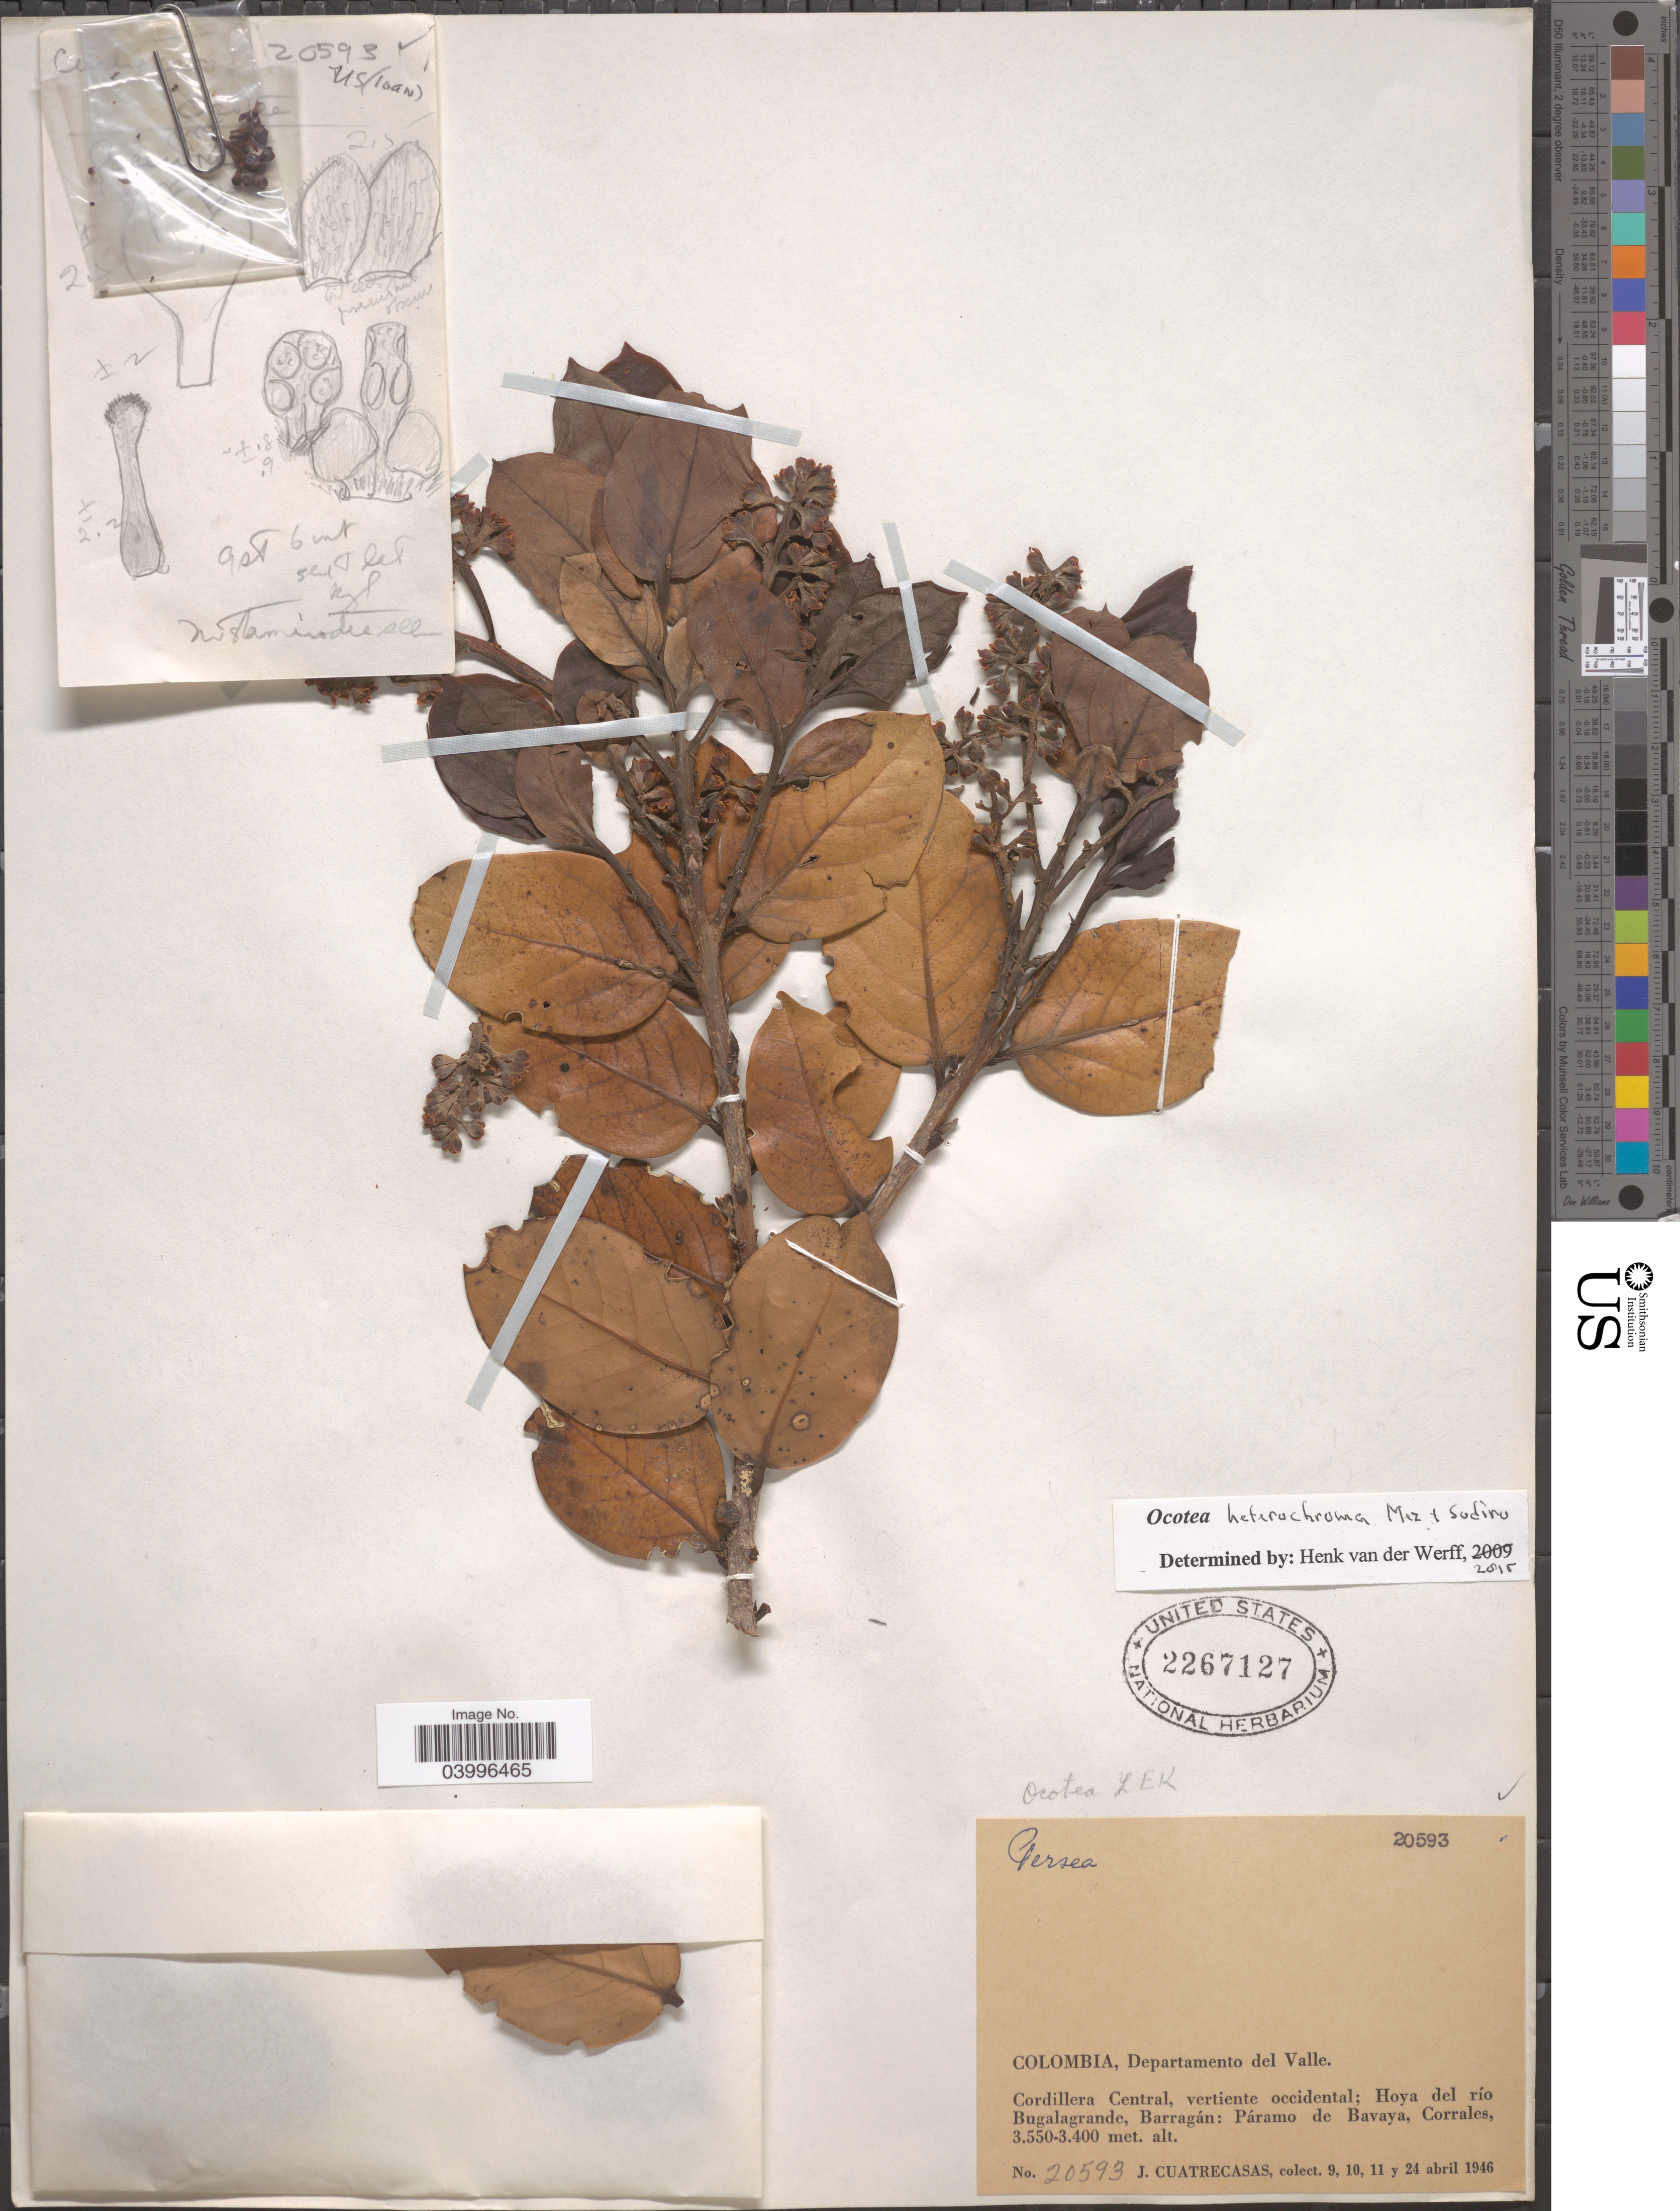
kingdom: Plantae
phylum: Tracheophyta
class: Magnoliopsida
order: Laurales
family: Lauraceae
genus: Ocotea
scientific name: Ocotea heterochroma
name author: (Nees) Mez & Sodiro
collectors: J. Cuatrecasas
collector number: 20593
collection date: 1946-04-09/1946-04-24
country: Colombia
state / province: Valle del Cauca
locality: Departamento del Valle. Cordillera Central, vertiente occidental; Hoya del río Bugalagrande, Barragán: Páramo de Bavaya, Corrales.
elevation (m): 3400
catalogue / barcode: US 2267127